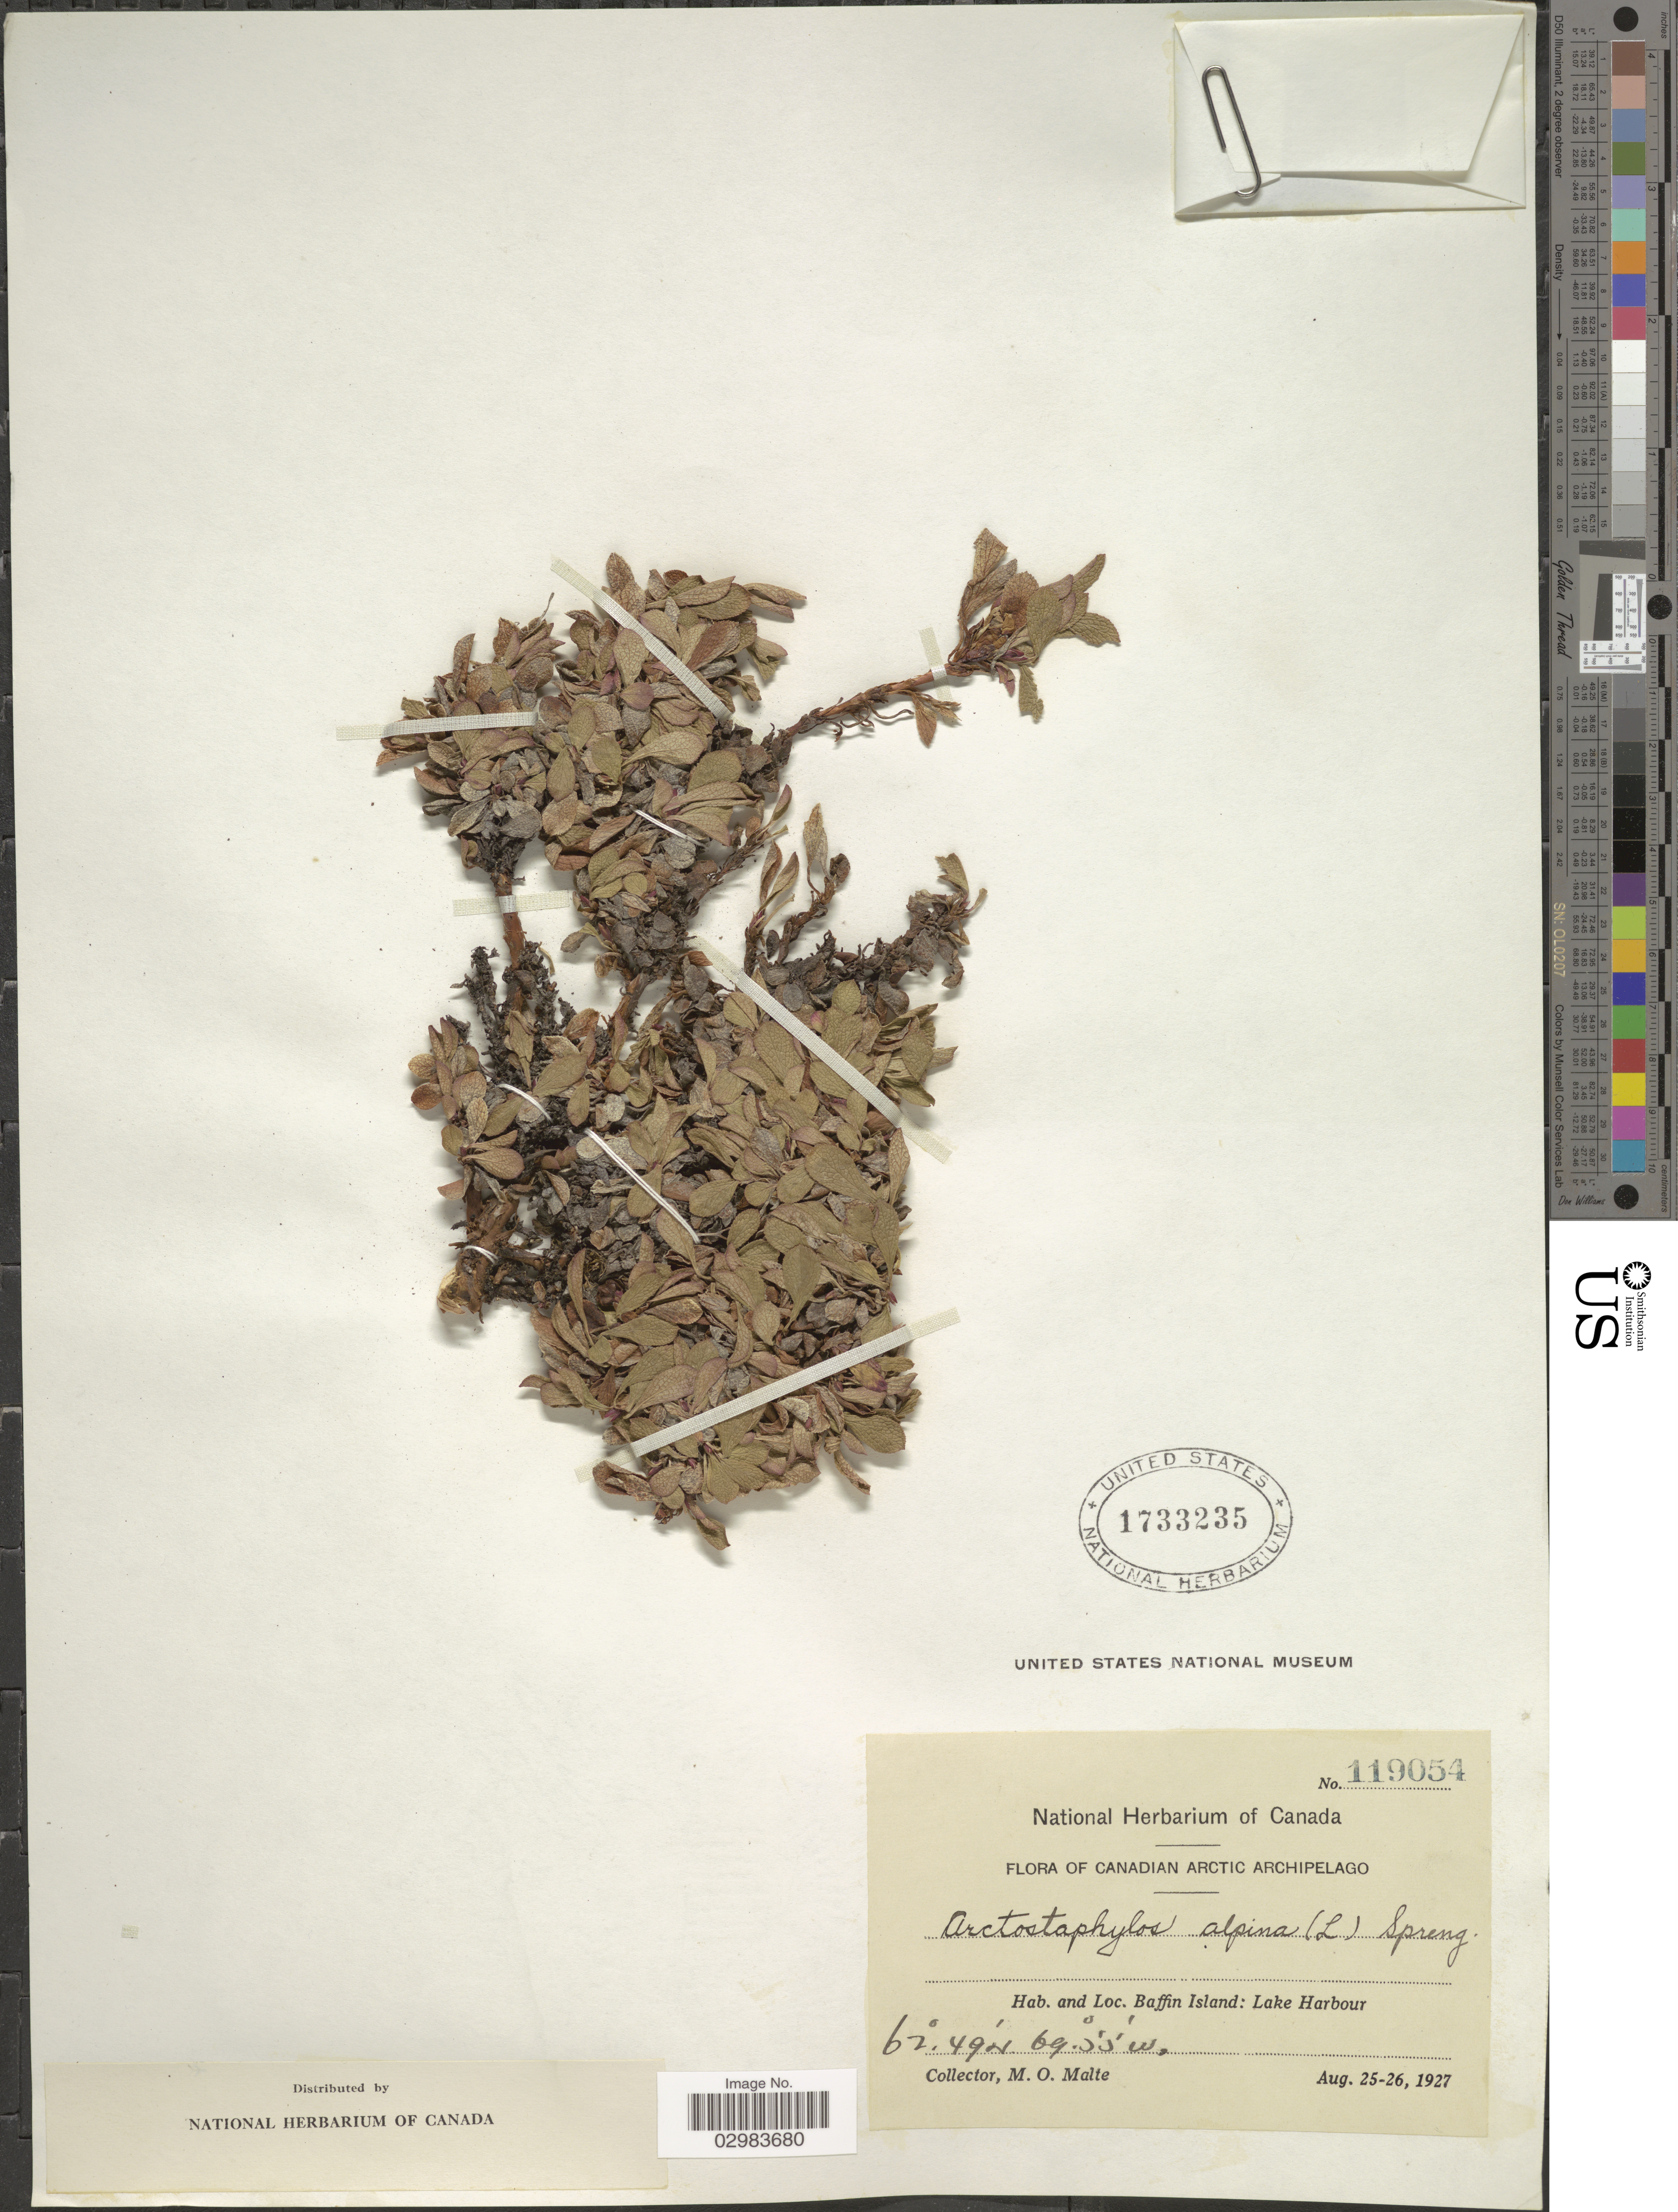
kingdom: Plantae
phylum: Tracheophyta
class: Magnoliopsida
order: Ericales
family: Ericaceae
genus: Arctostaphylos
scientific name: Arctostaphylos alpina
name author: (L.) Spreng.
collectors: M. O. Malte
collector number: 119054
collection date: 1927-08-25/1927-08-26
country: Canada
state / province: Nunavut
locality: Canadian Arctic Archipelago. Baffin Island: Lake Harbour.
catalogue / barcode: US 1733235